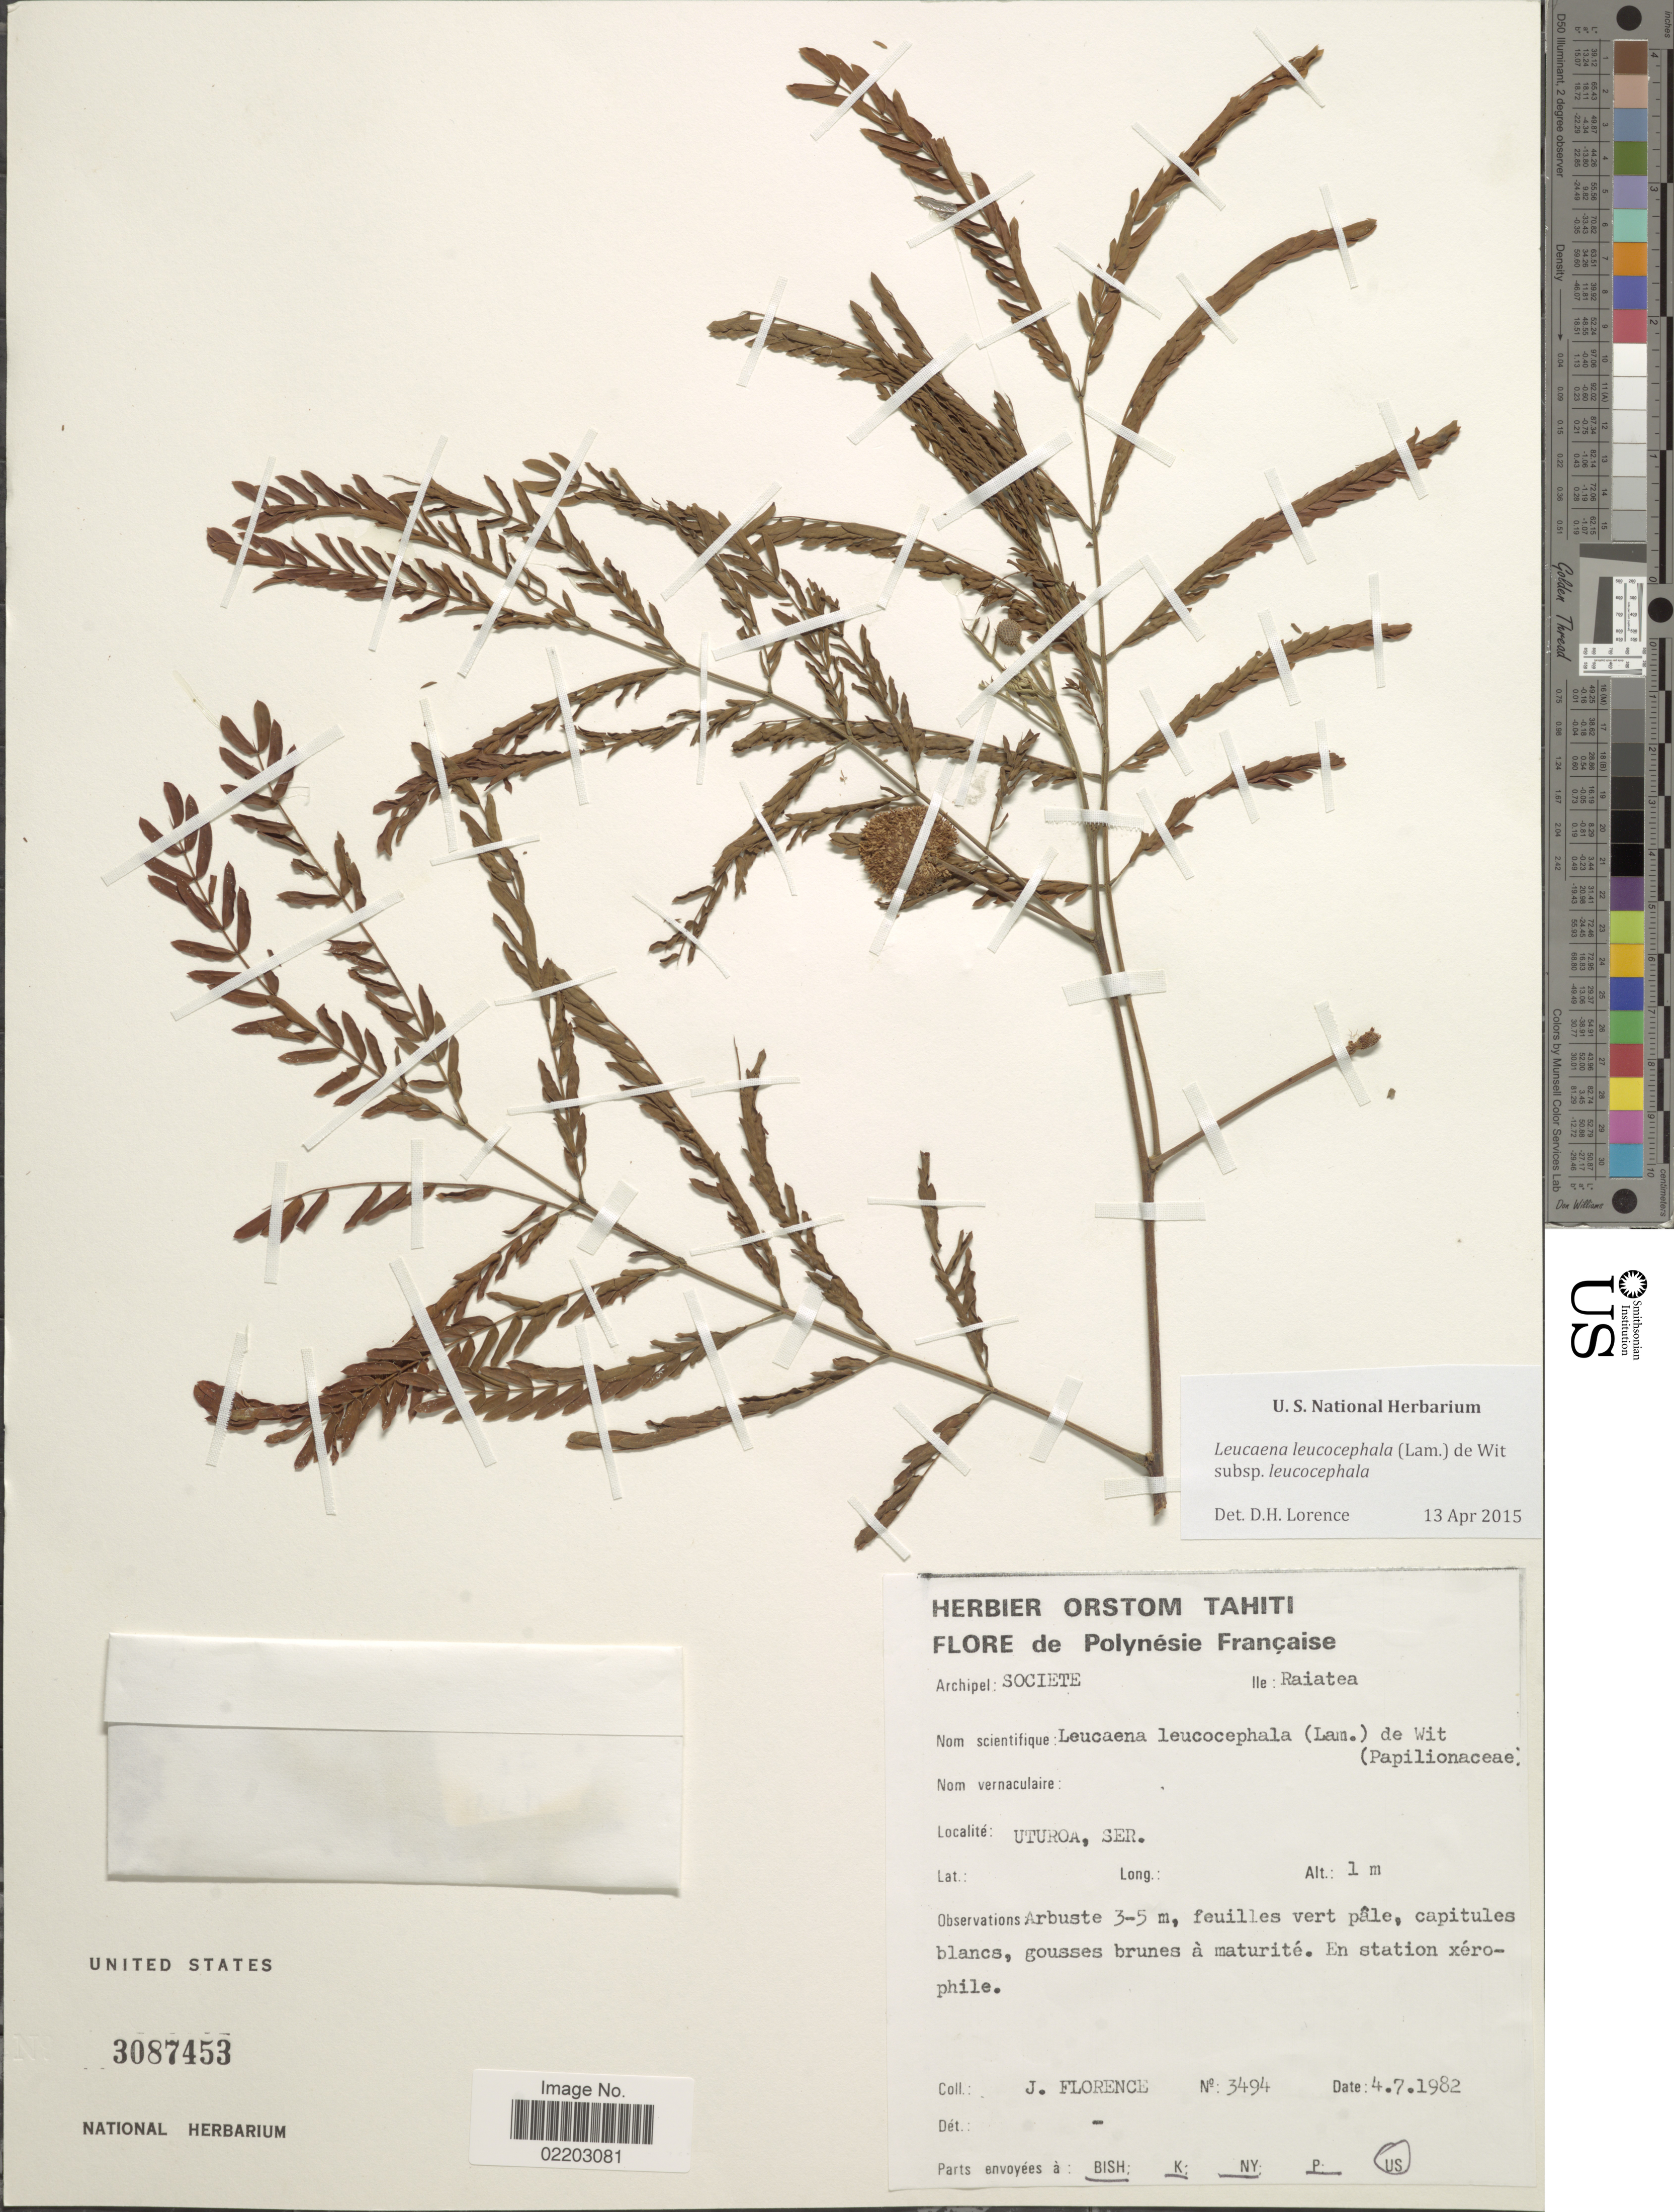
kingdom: Plantae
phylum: Tracheophyta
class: Magnoliopsida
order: Fabales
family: Fabaceae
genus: Leucaena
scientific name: Leucaena leucocephala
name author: (Lam.) de Wit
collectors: J. Florence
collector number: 3494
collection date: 1982-07-04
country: French Polynesia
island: Raiatea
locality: Polynesie Francaise, Uturoa, Ser. Archipel: Societe, Ile:Raiatea.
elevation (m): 1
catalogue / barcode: US 3087453